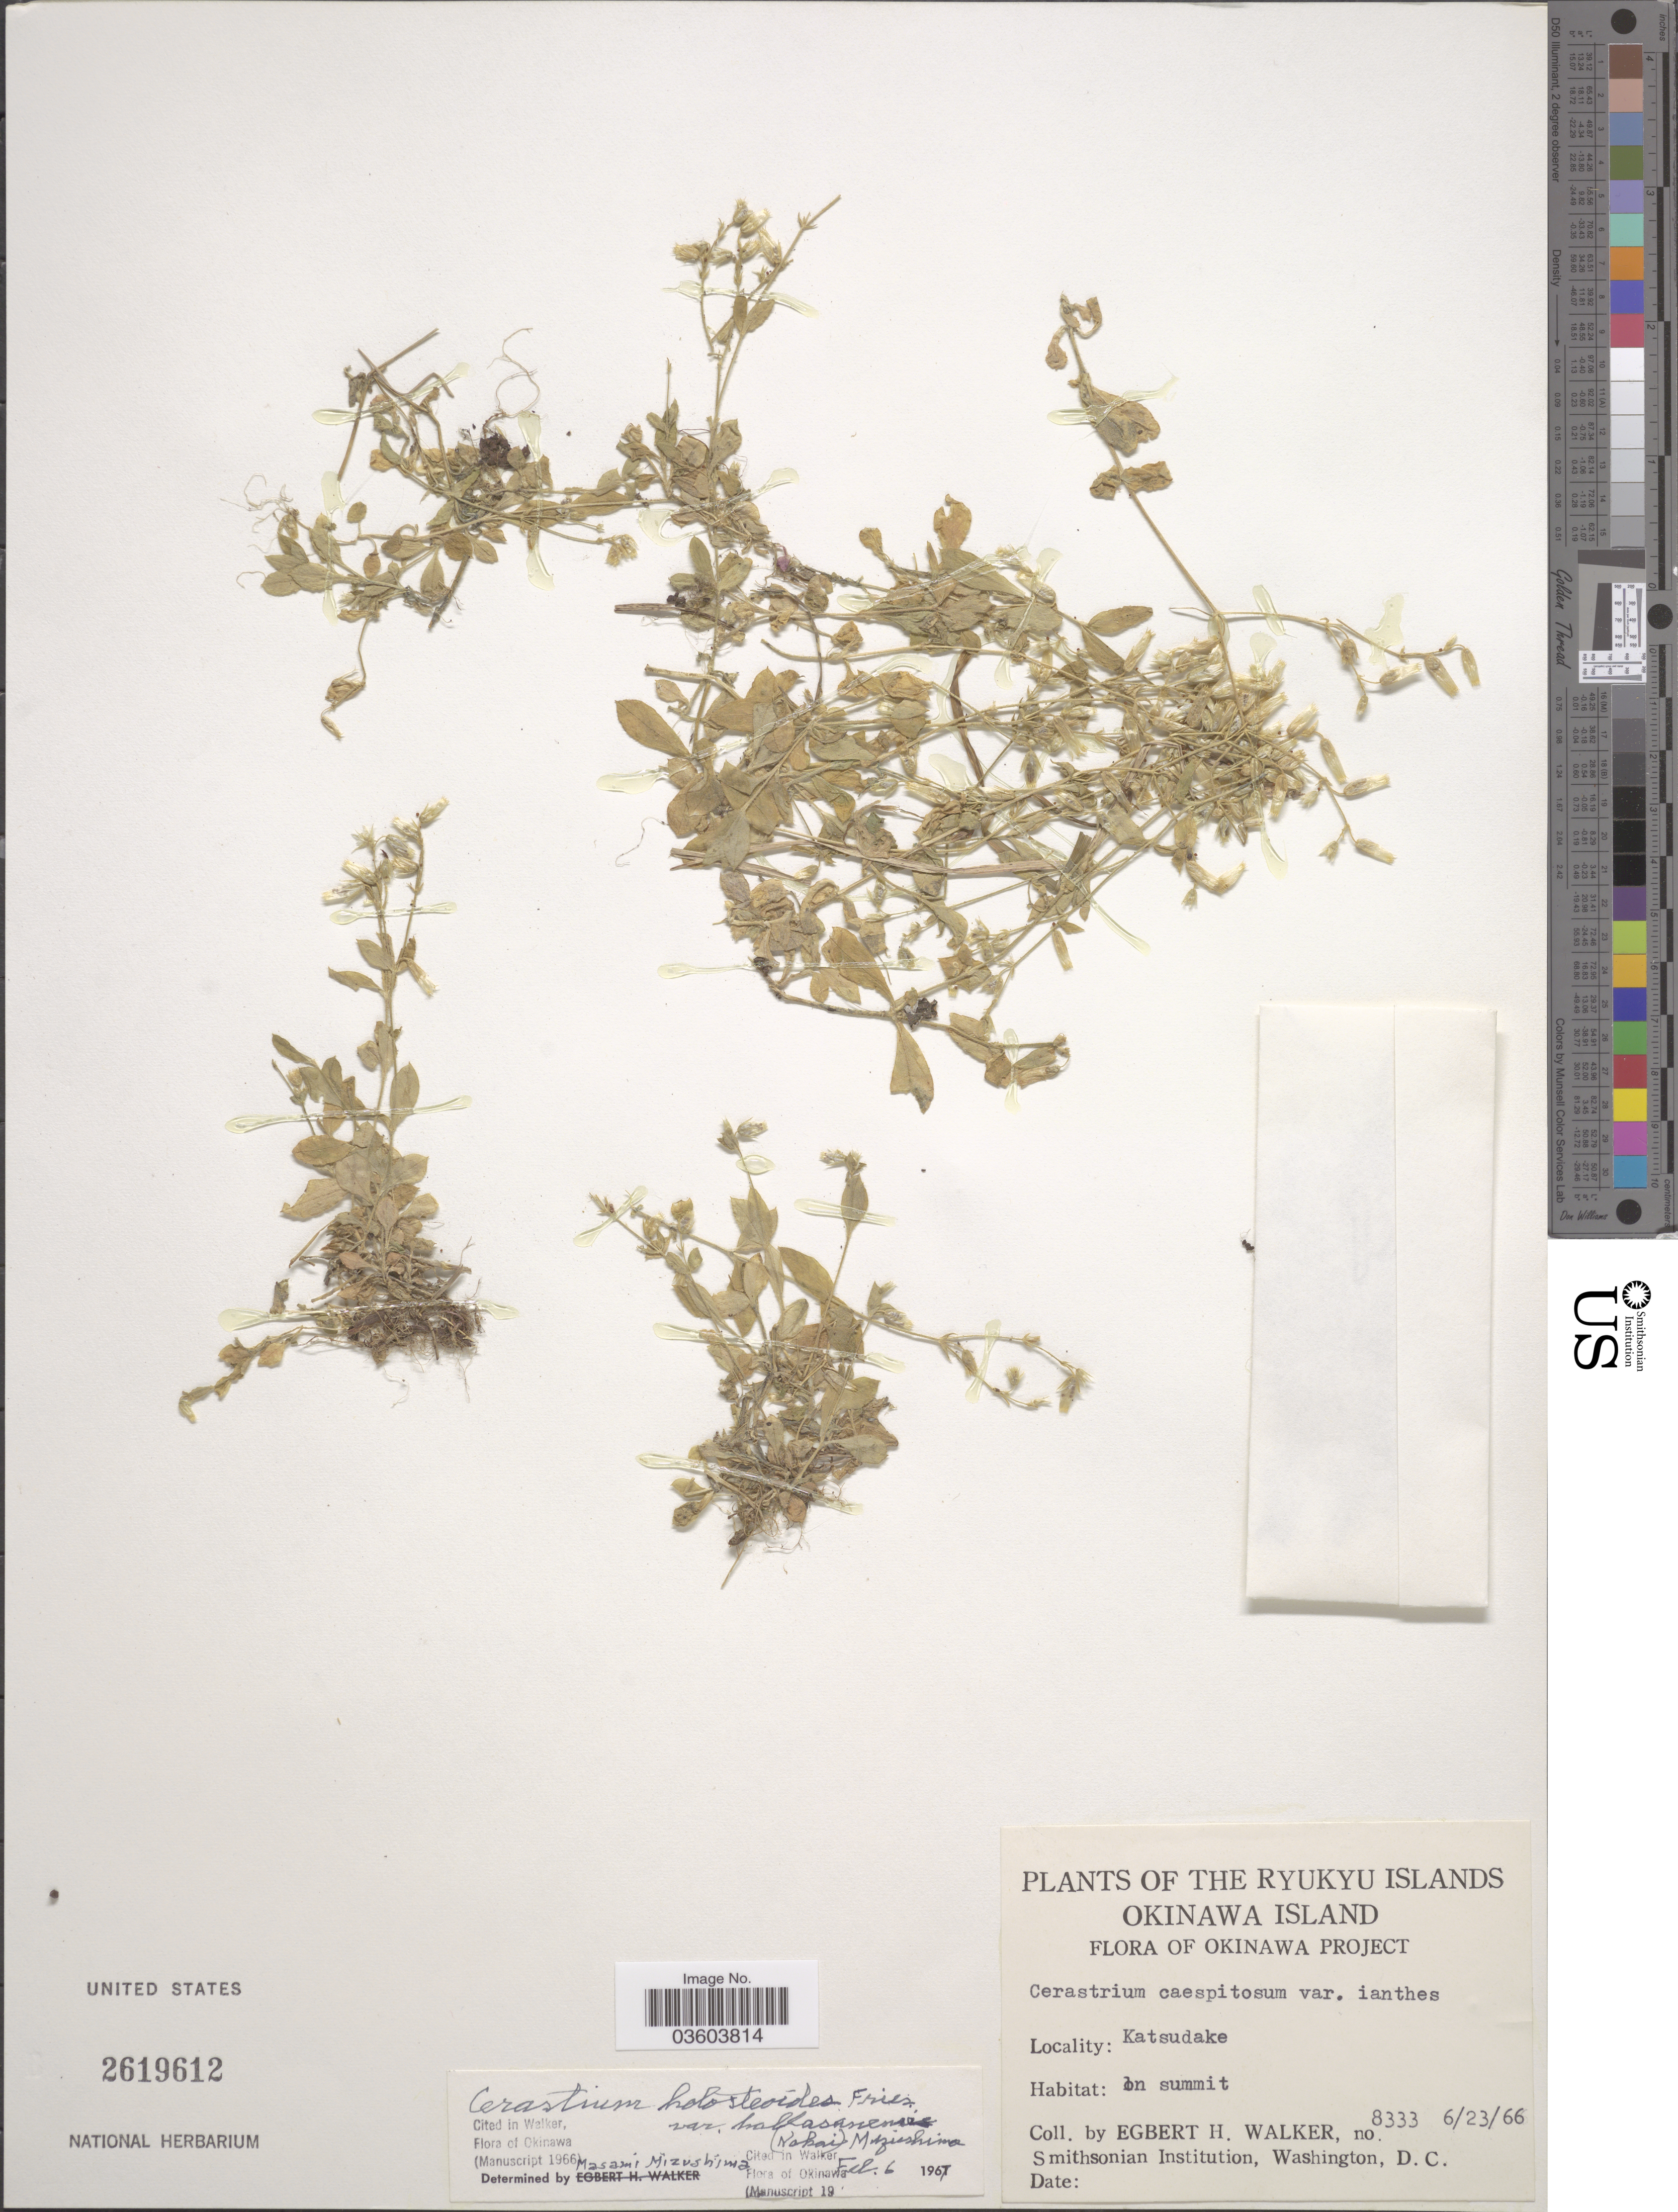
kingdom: Plantae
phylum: Tracheophyta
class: Magnoliopsida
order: Caryophyllales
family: Caryophyllaceae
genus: Cerastium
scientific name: Cerastium holosteoides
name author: Fr.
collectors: E. H. Walker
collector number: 8333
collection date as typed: Transcribed d/m/y: 23/6/66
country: Japan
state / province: Okinawa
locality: The Ryukyu Islands. Okinawa Island. Okinawa Project. Katsudake.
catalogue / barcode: US 2619612